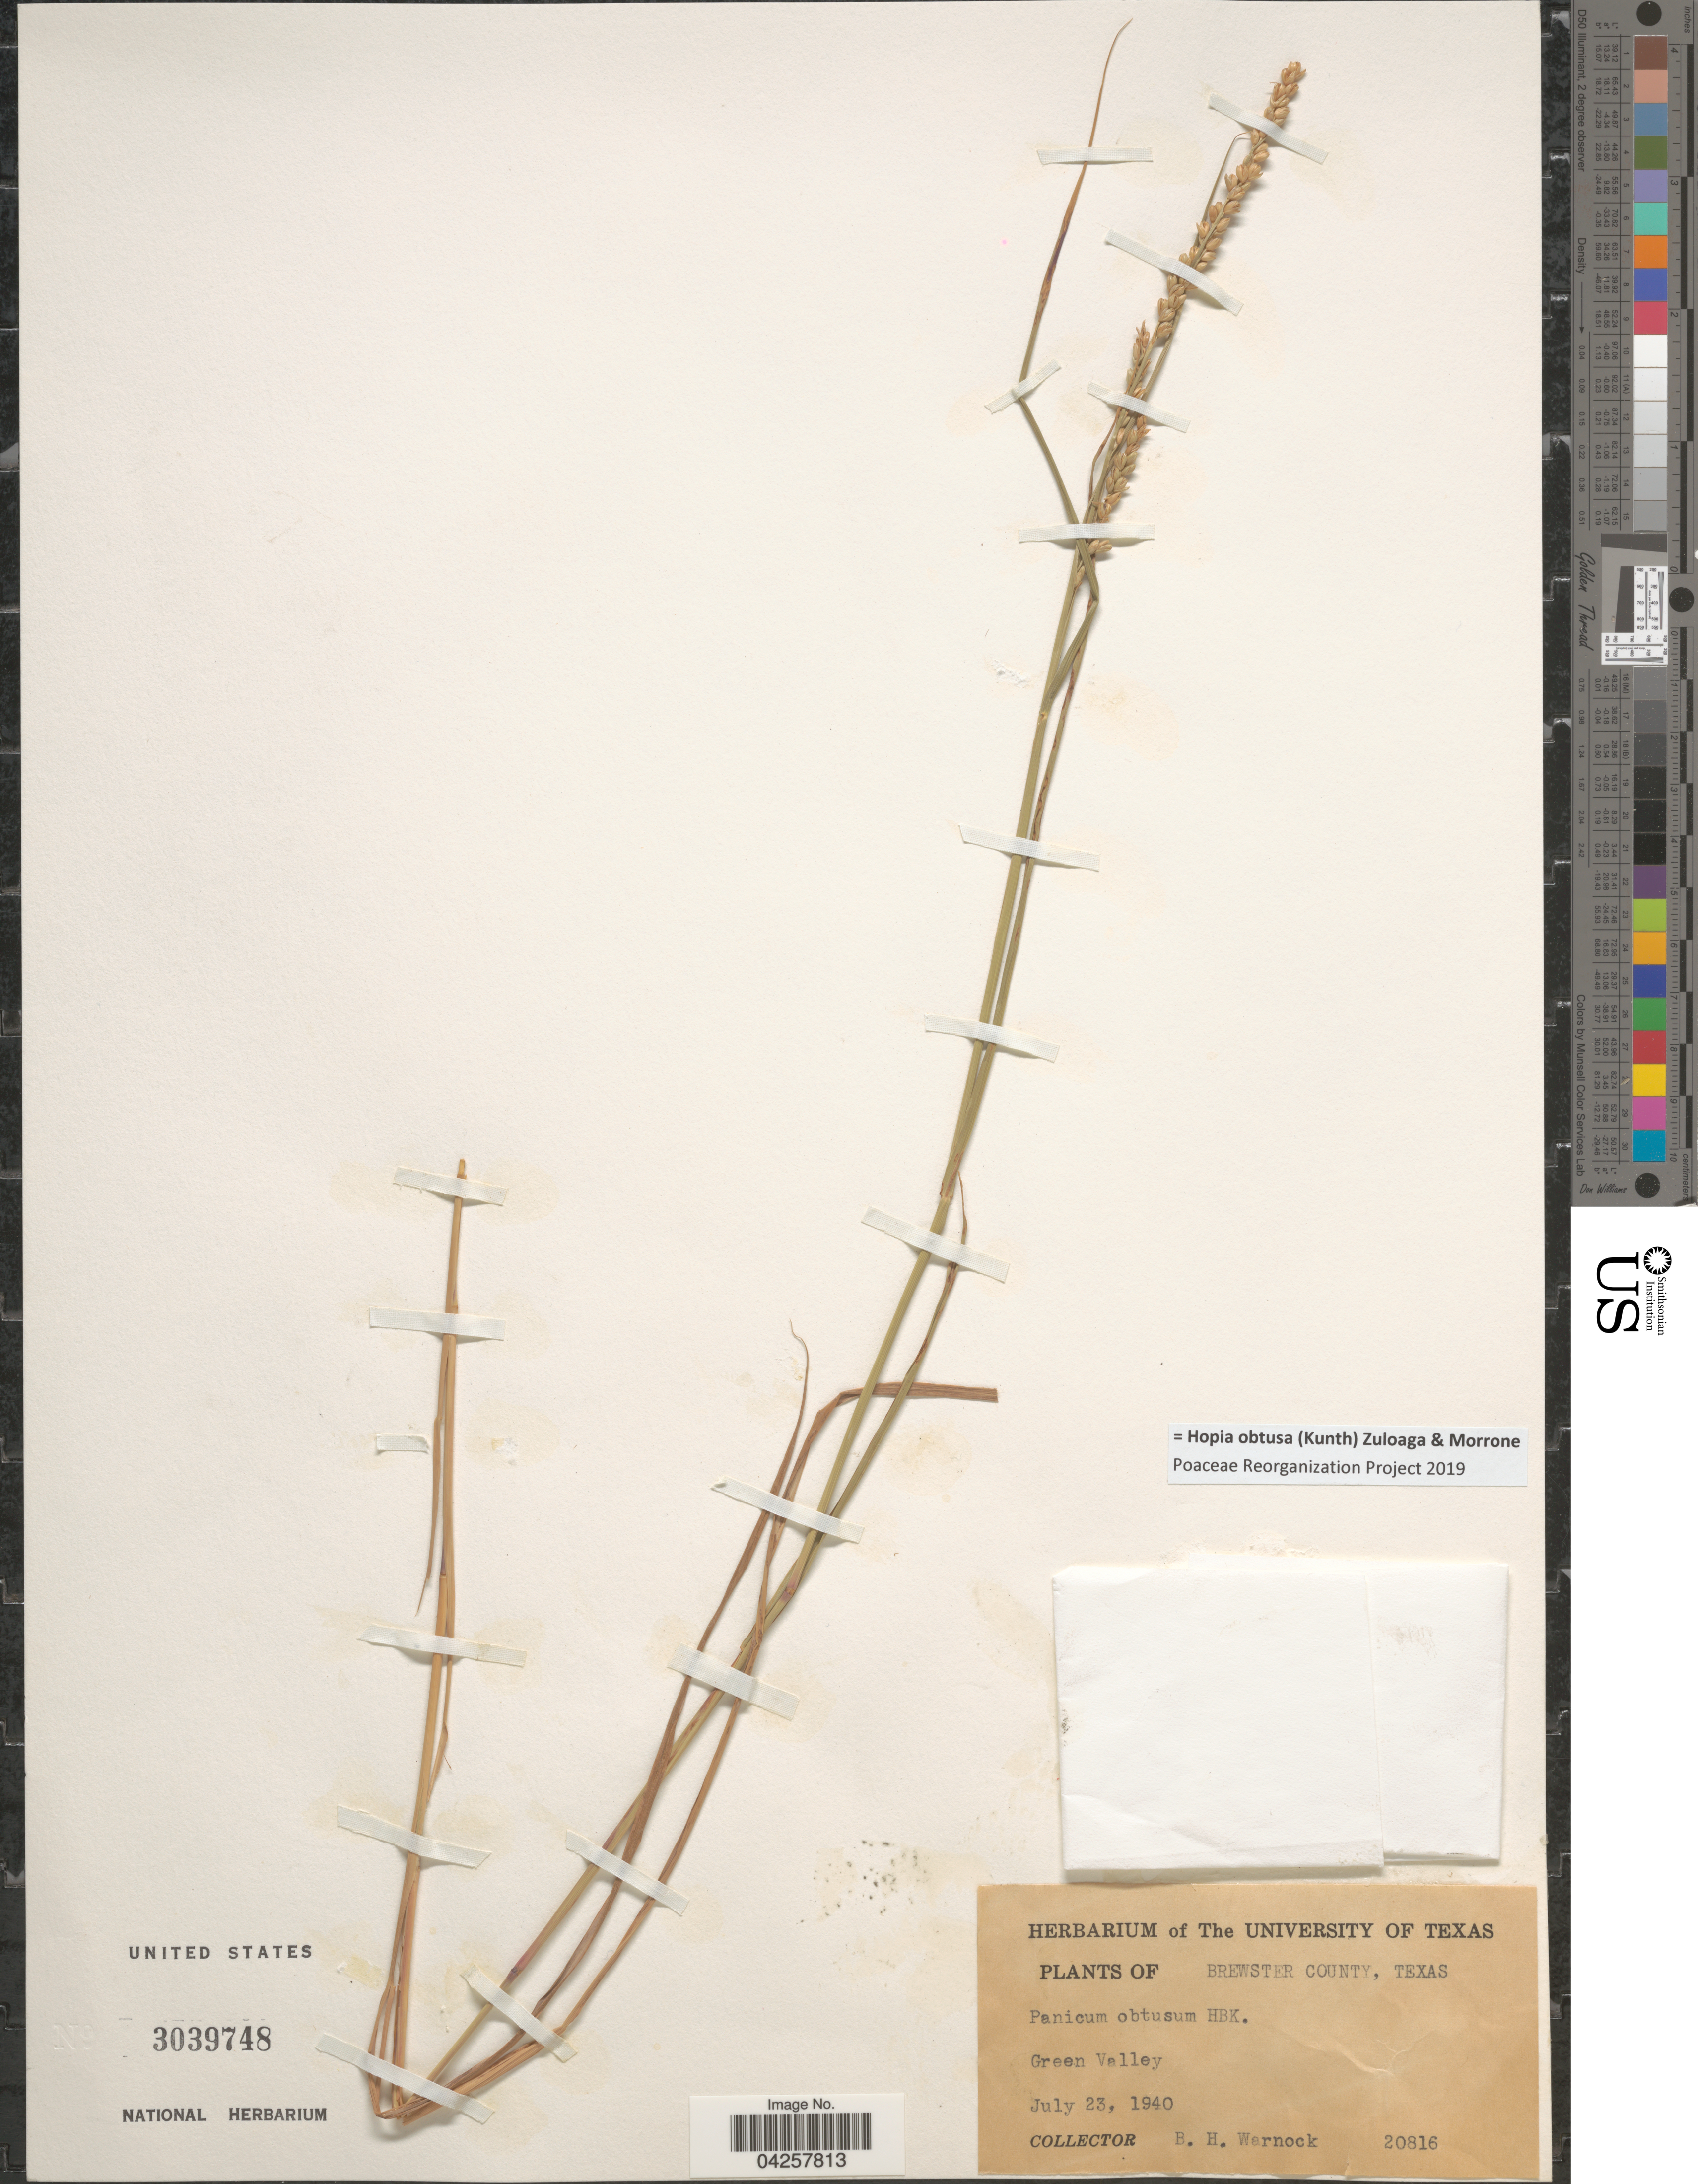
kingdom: Plantae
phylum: Tracheophyta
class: Liliopsida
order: Poales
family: Poaceae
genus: Hopia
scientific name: Hopia obtusa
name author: (Kunth) Zuloaga & Morrone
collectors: B. H. Warnock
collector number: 20816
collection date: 1940-07-23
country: United States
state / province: Texas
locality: Brewster County. Green Valley.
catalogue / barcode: US 3039748